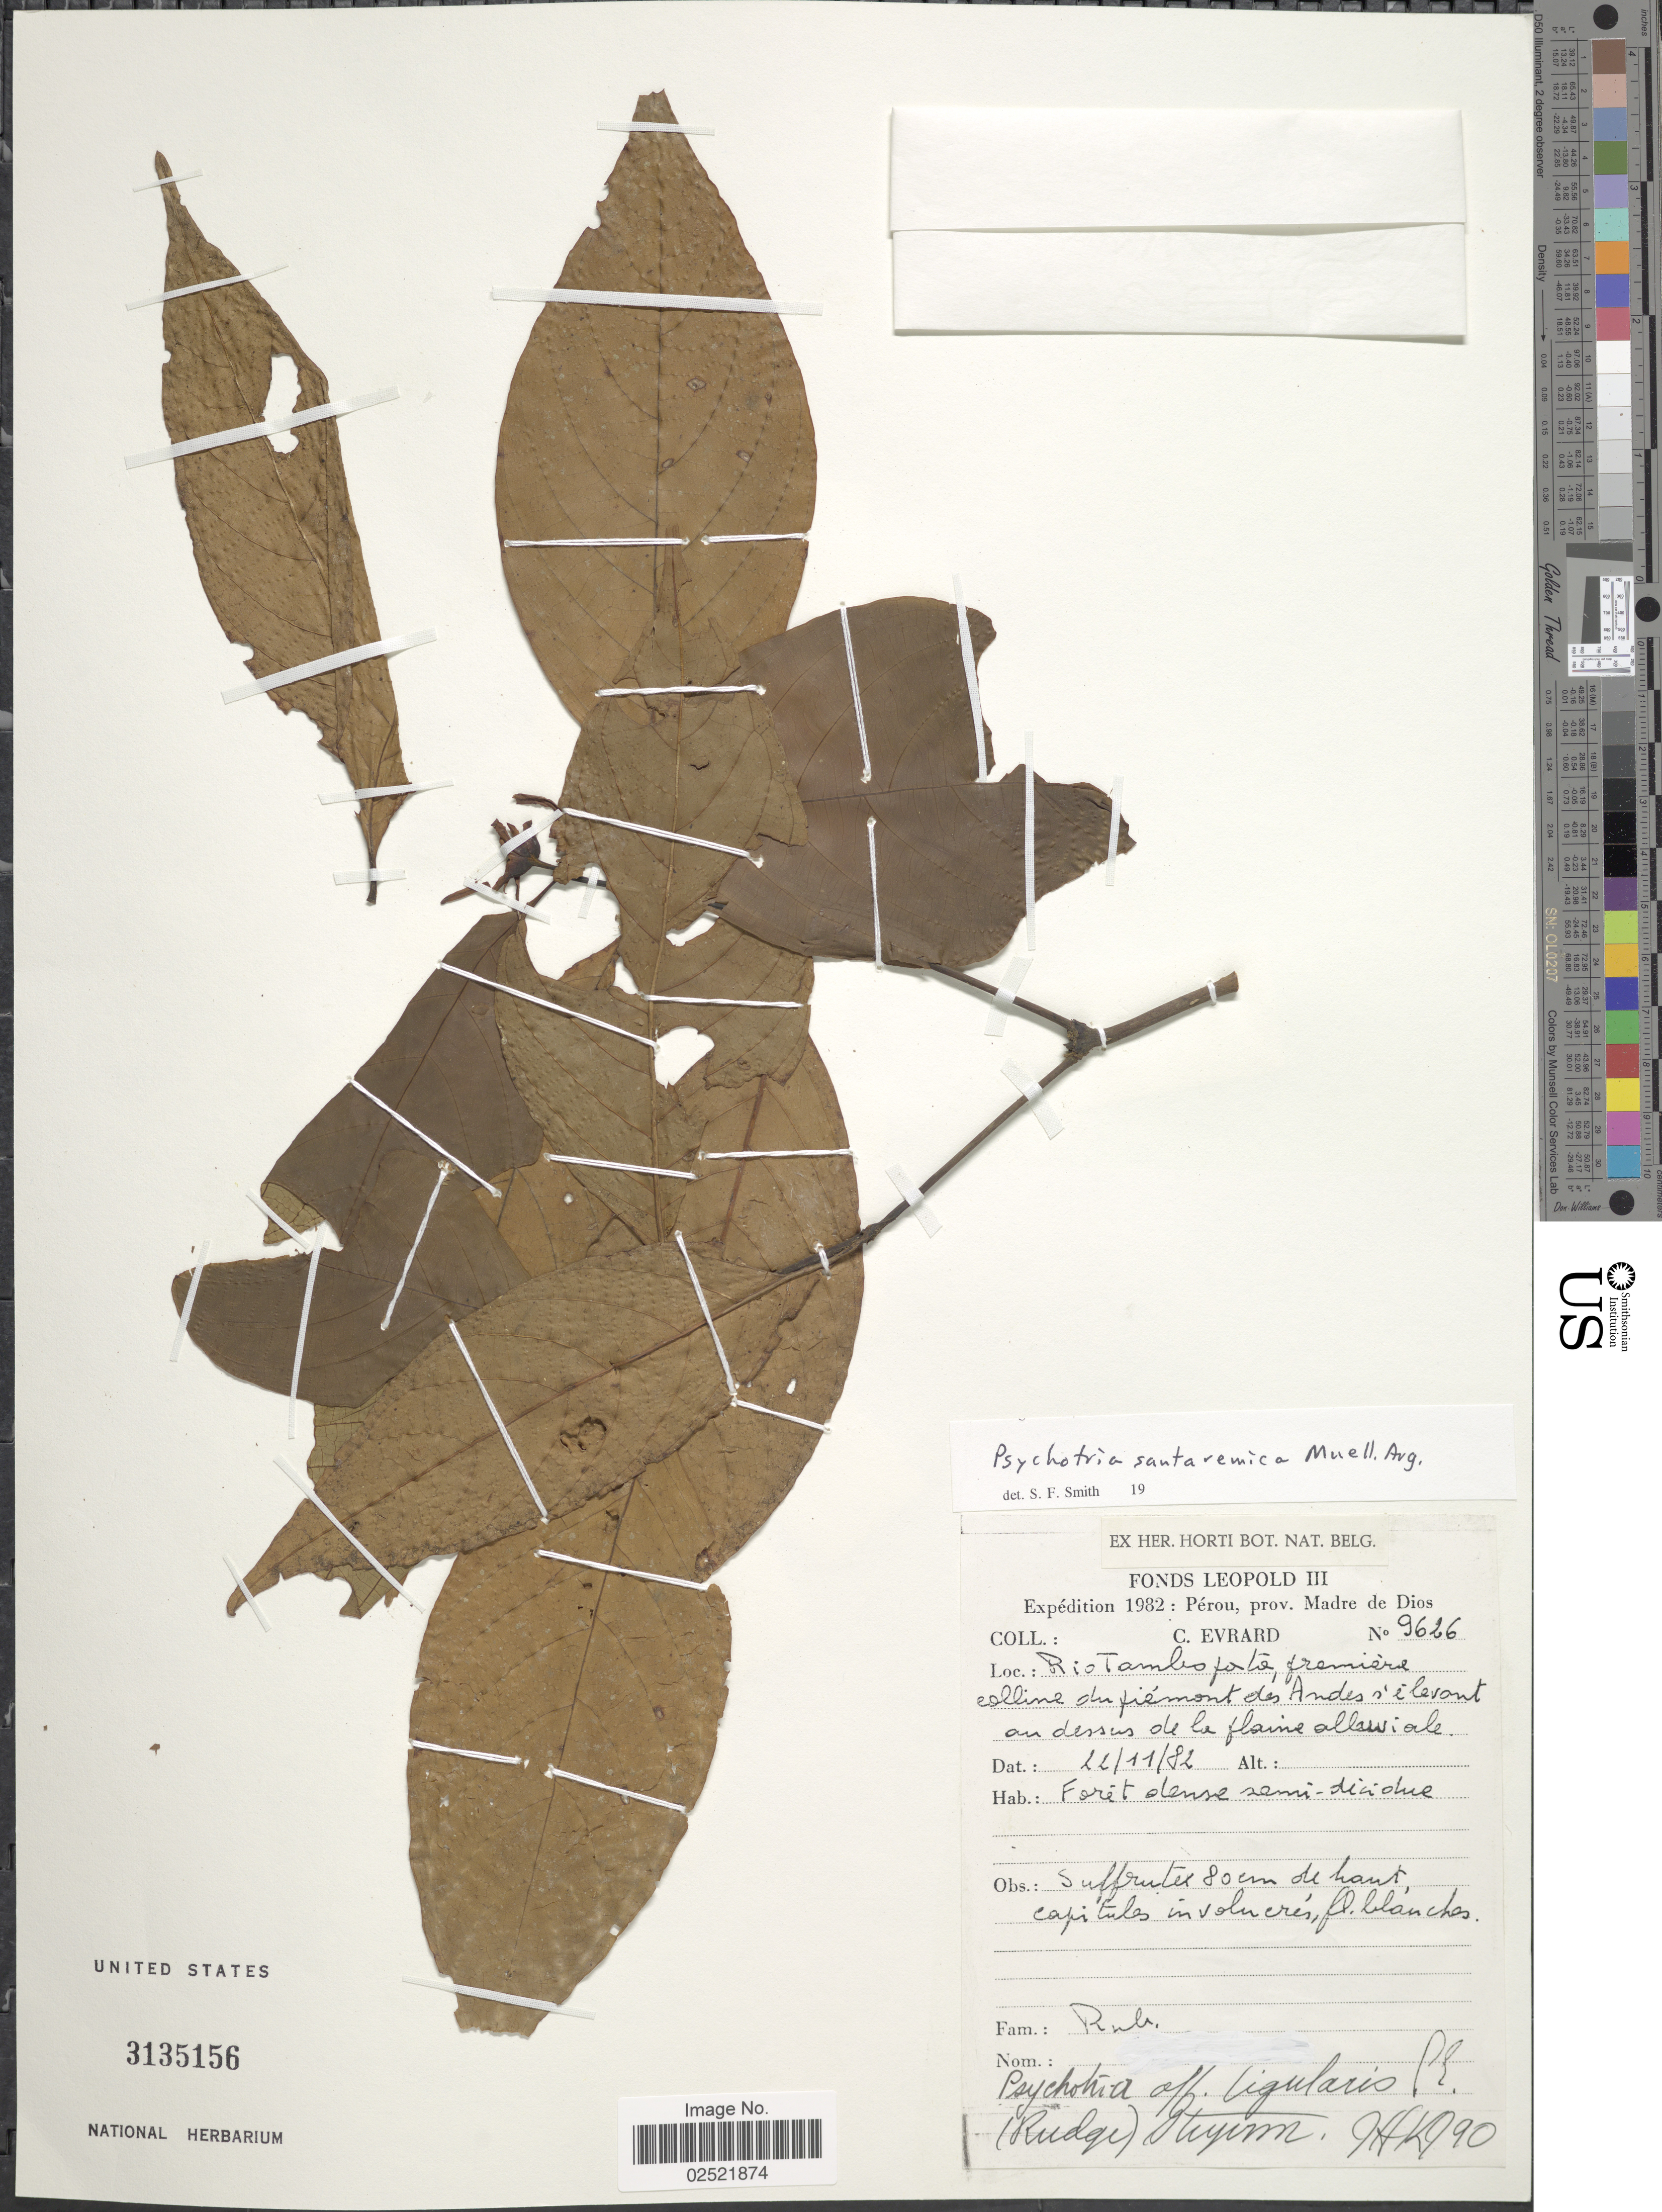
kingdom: Plantae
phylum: Tracheophyta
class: Magnoliopsida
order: Gentianales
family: Rubiaceae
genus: Psychotria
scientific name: Psychotria santaremica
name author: Müll. Arg.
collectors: C. Evrard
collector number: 9626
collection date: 1982-11-22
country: Peru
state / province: Madre de Dios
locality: Rio Tambopata, Andes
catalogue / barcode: US 3135156